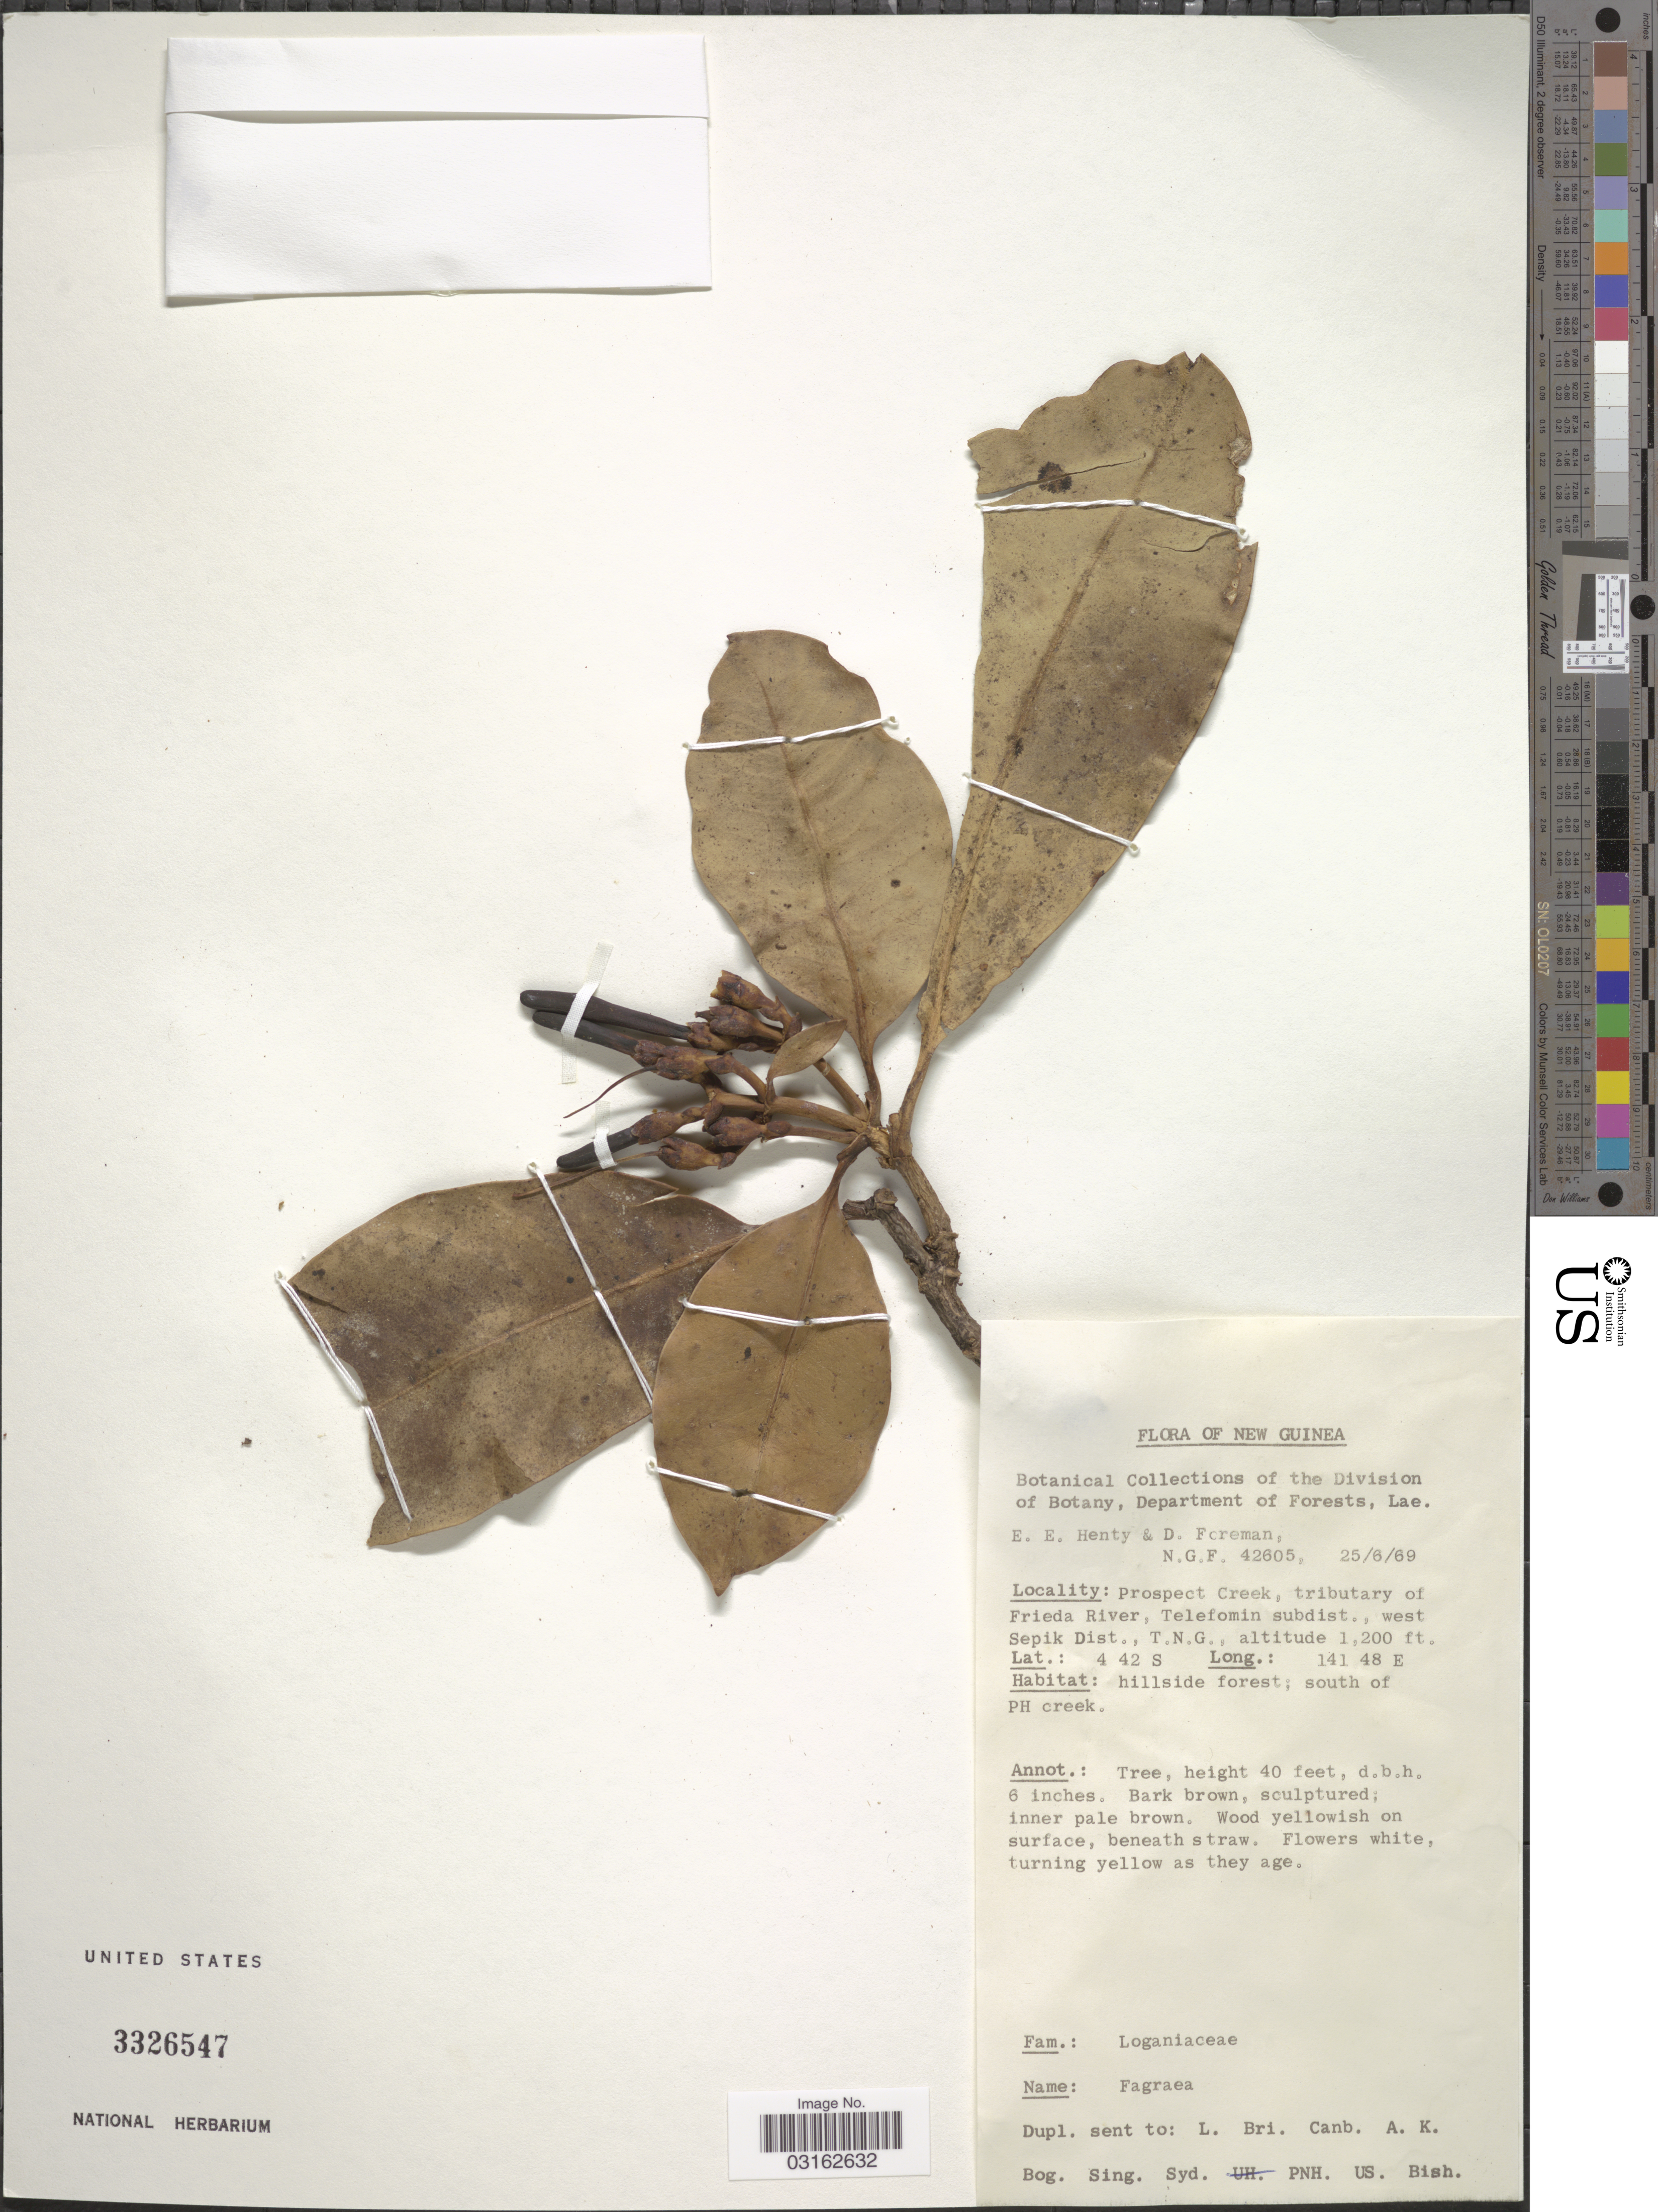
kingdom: Plantae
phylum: Tracheophyta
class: Magnoliopsida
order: Gentianales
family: Gentianaceae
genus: Fagraea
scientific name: Fagraea sp.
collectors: E. Henty & D. Foreman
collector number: N.G.F. 42605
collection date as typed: Transcribed d/m/y: 25/6/69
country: Papua New Guinea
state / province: Sandaun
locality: New Guinea, Prospect Creek, tributary of Frieda River, Telefomin subdist., west Sepik Dist., T.N.G.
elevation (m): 366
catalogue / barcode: US 3326547